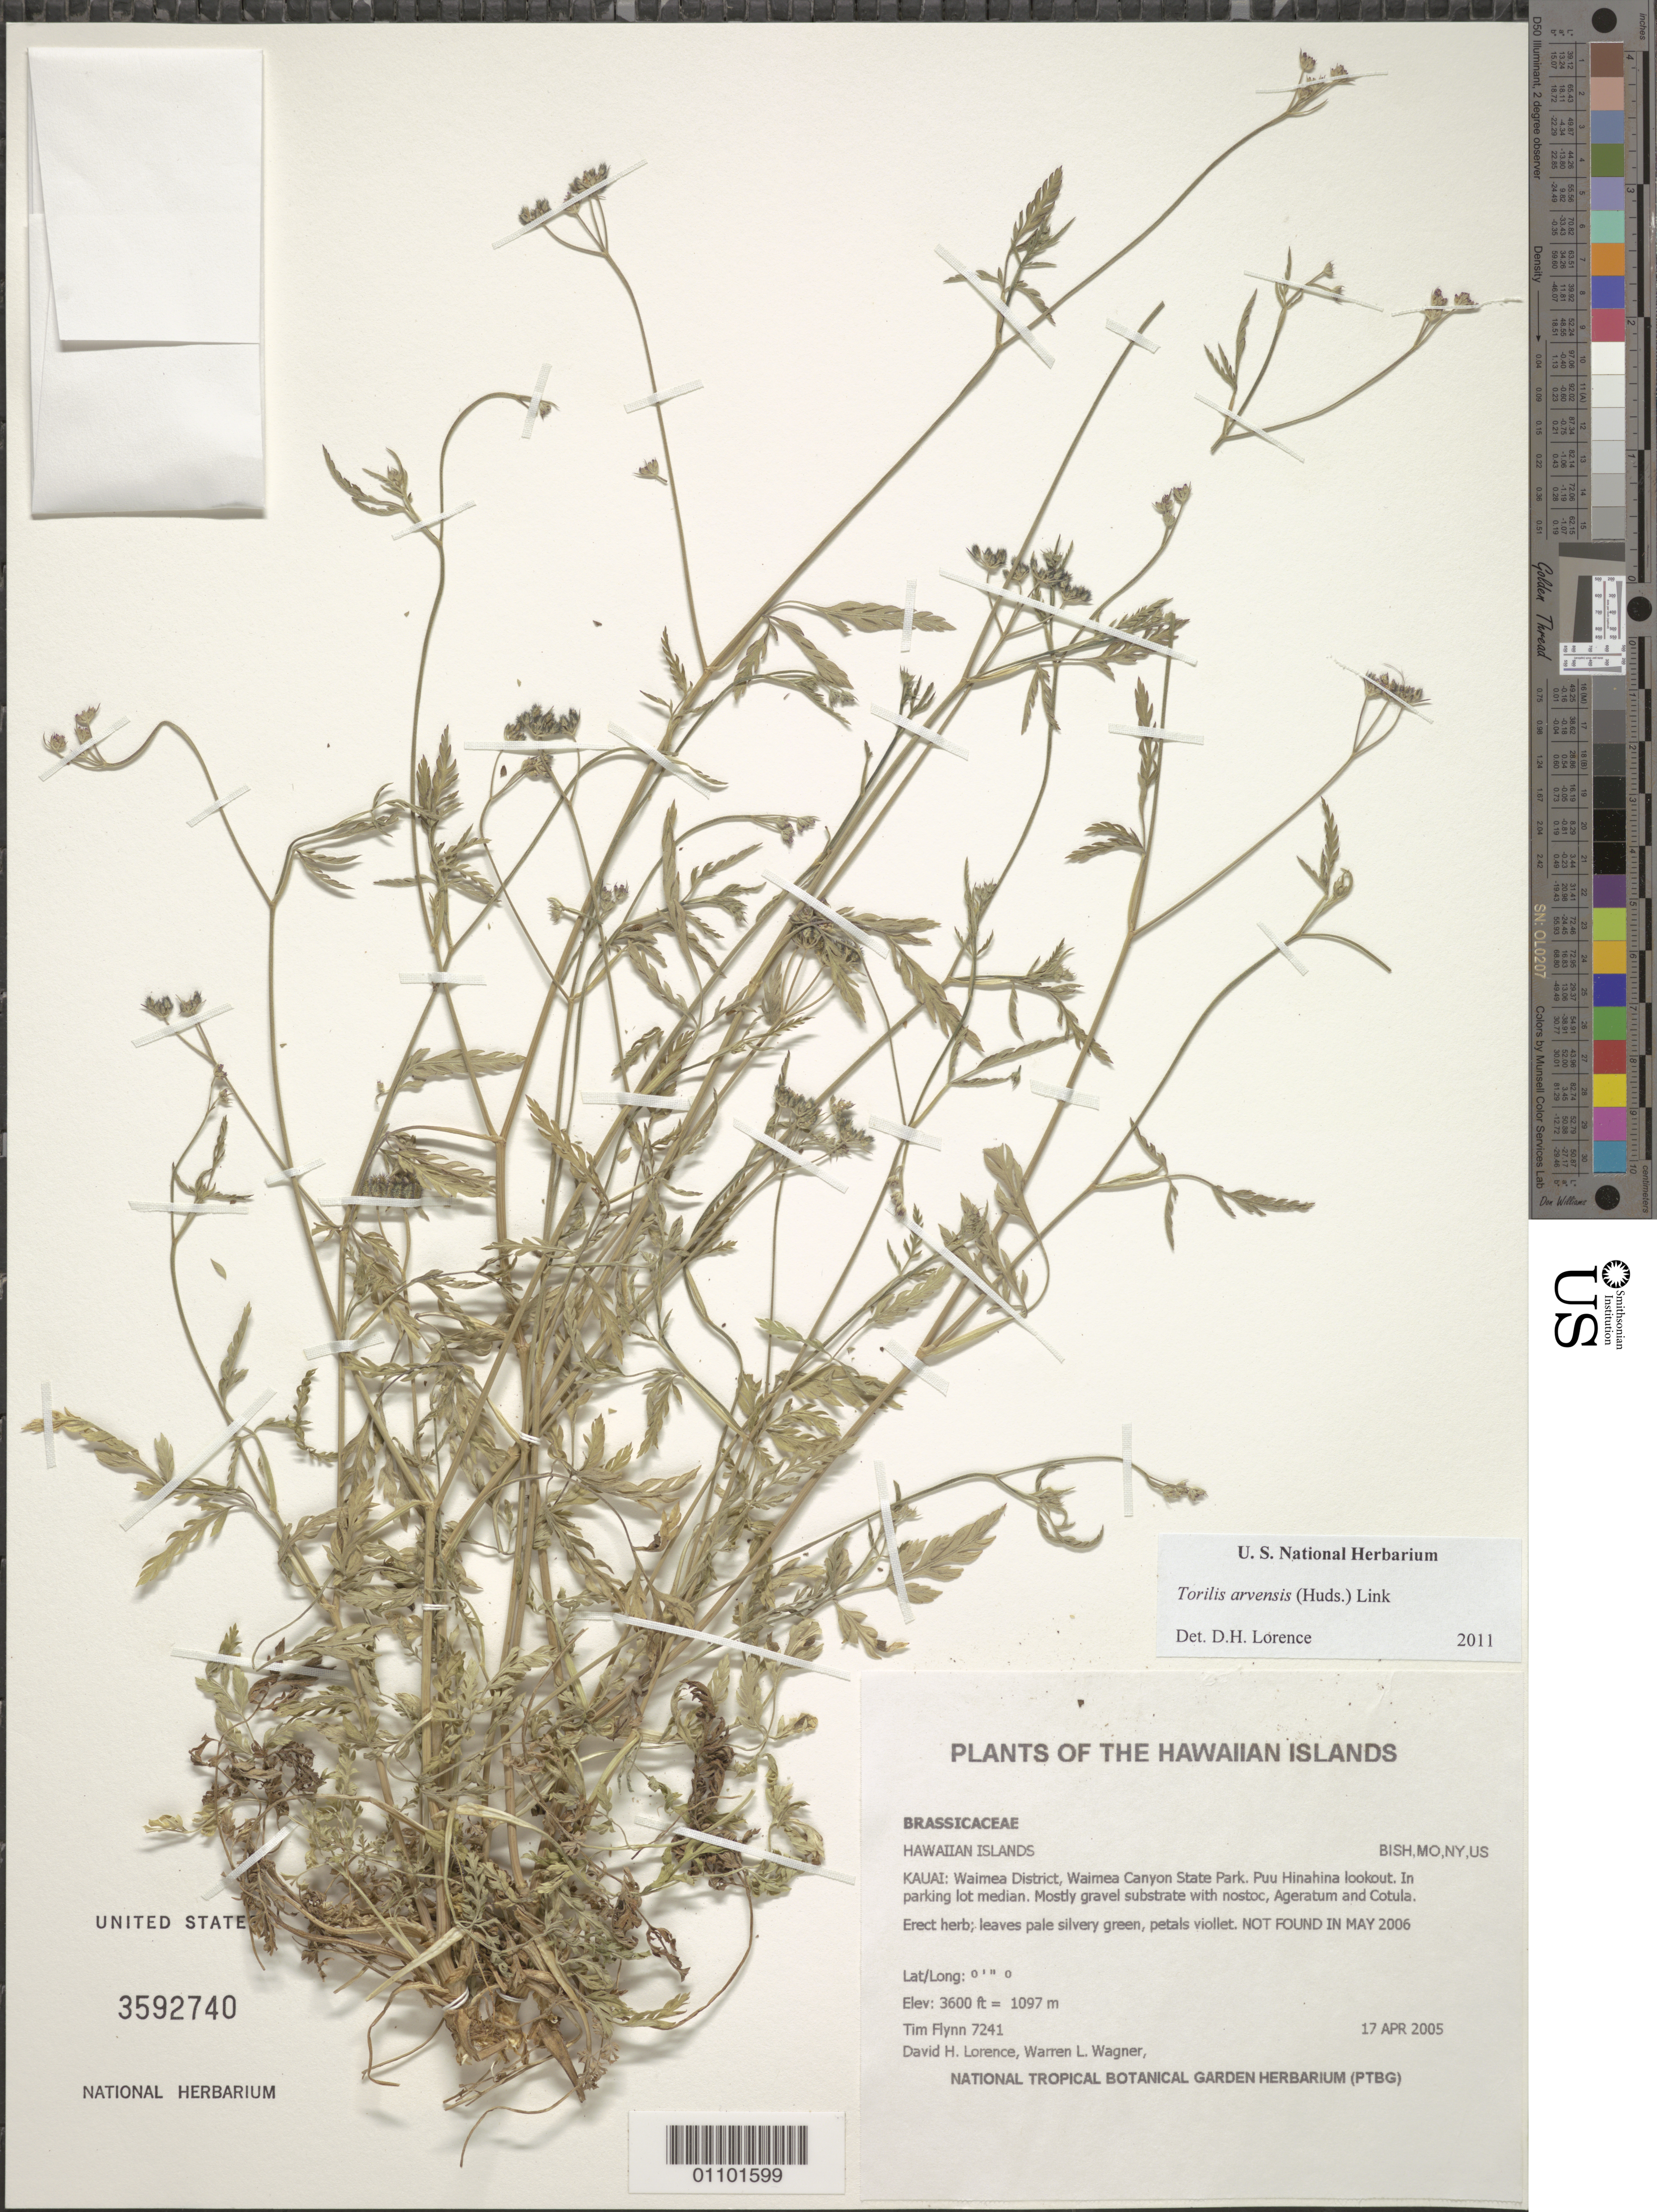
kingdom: Plantae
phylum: Tracheophyta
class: Magnoliopsida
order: Apiales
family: Apiaceae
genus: Torilis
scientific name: Torilis arvensis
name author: (Huds.) Link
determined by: Lorence, David H., (PTBG), National Tropical Botanical Garden (UNITED STATES)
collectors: T. W. Flynn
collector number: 7241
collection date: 2005-04-17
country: United States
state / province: Hawaii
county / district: Kauai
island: Kaua'i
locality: Waimea District, Waimea Canyon State Park, Pu'u Hinahina lookout, in parking lot median.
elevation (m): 1097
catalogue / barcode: US 3592740